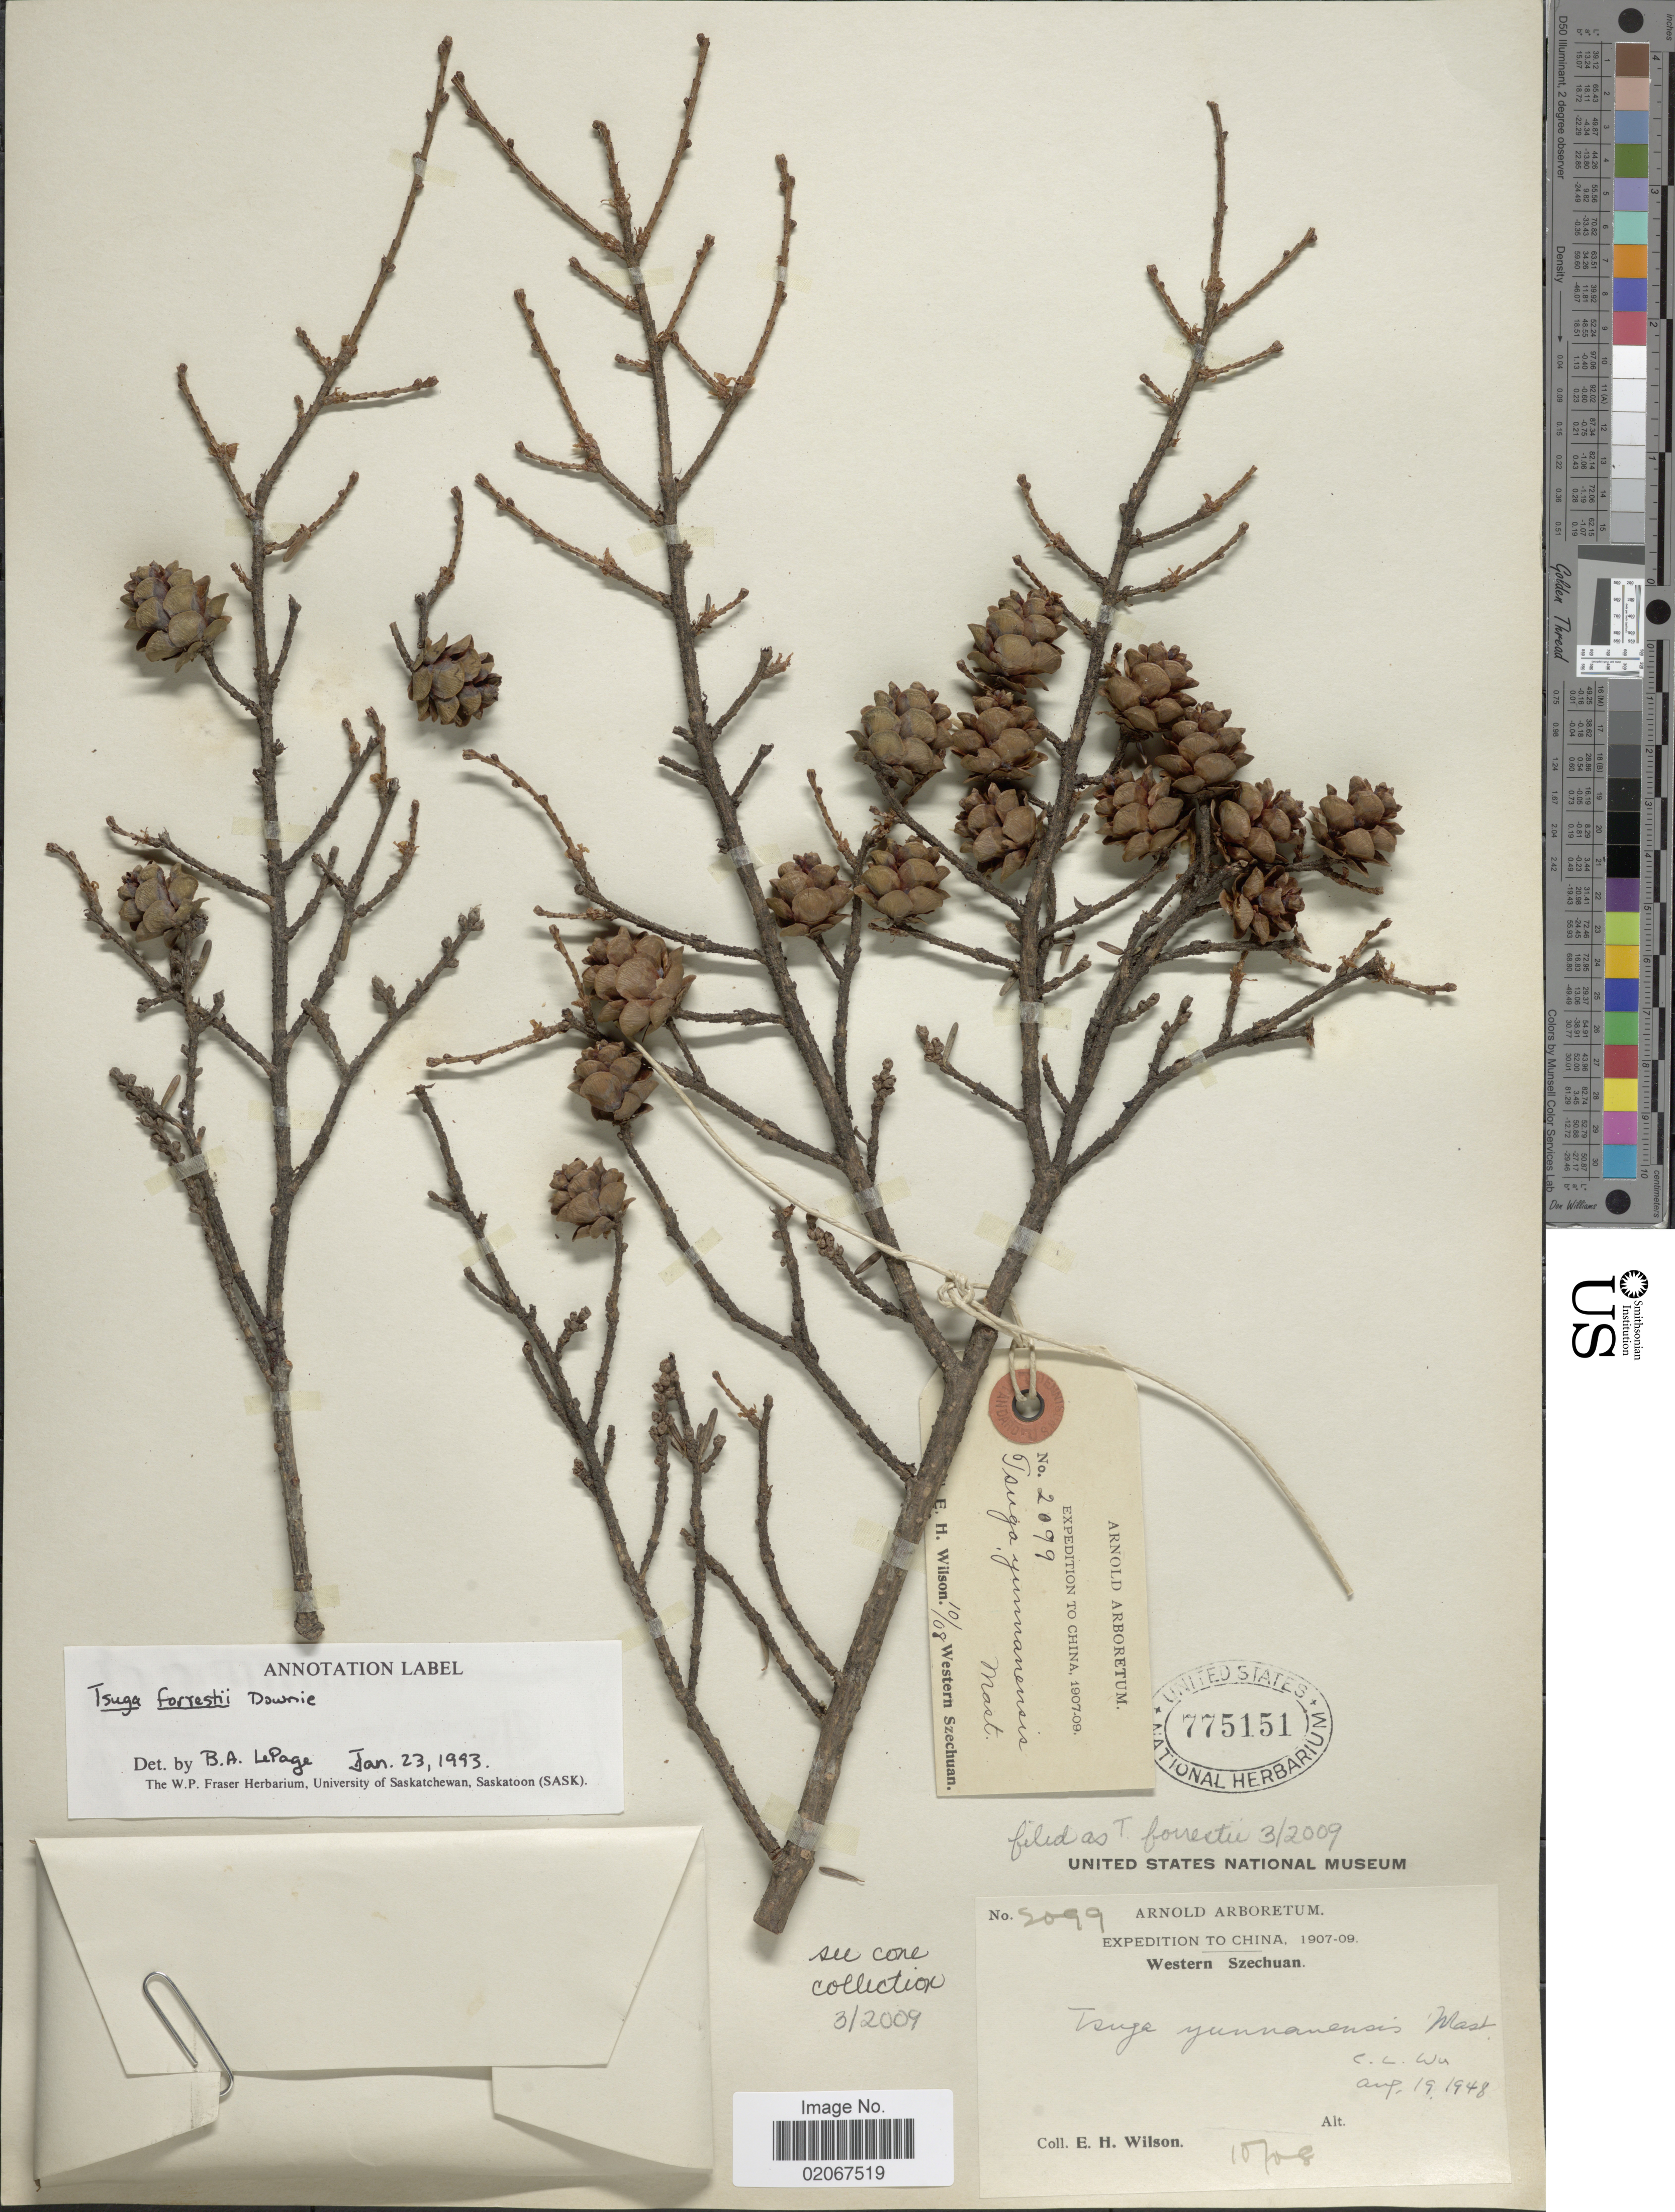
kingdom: Plantae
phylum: Tracheophyta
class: Pinopsida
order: Pinales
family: Pinaceae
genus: Tsuga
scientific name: Tsuga forrestii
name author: Downie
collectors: E. Wilson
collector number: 2099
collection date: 1908-10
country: China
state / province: Sichuan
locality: Western Szechuan.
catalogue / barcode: US 775151